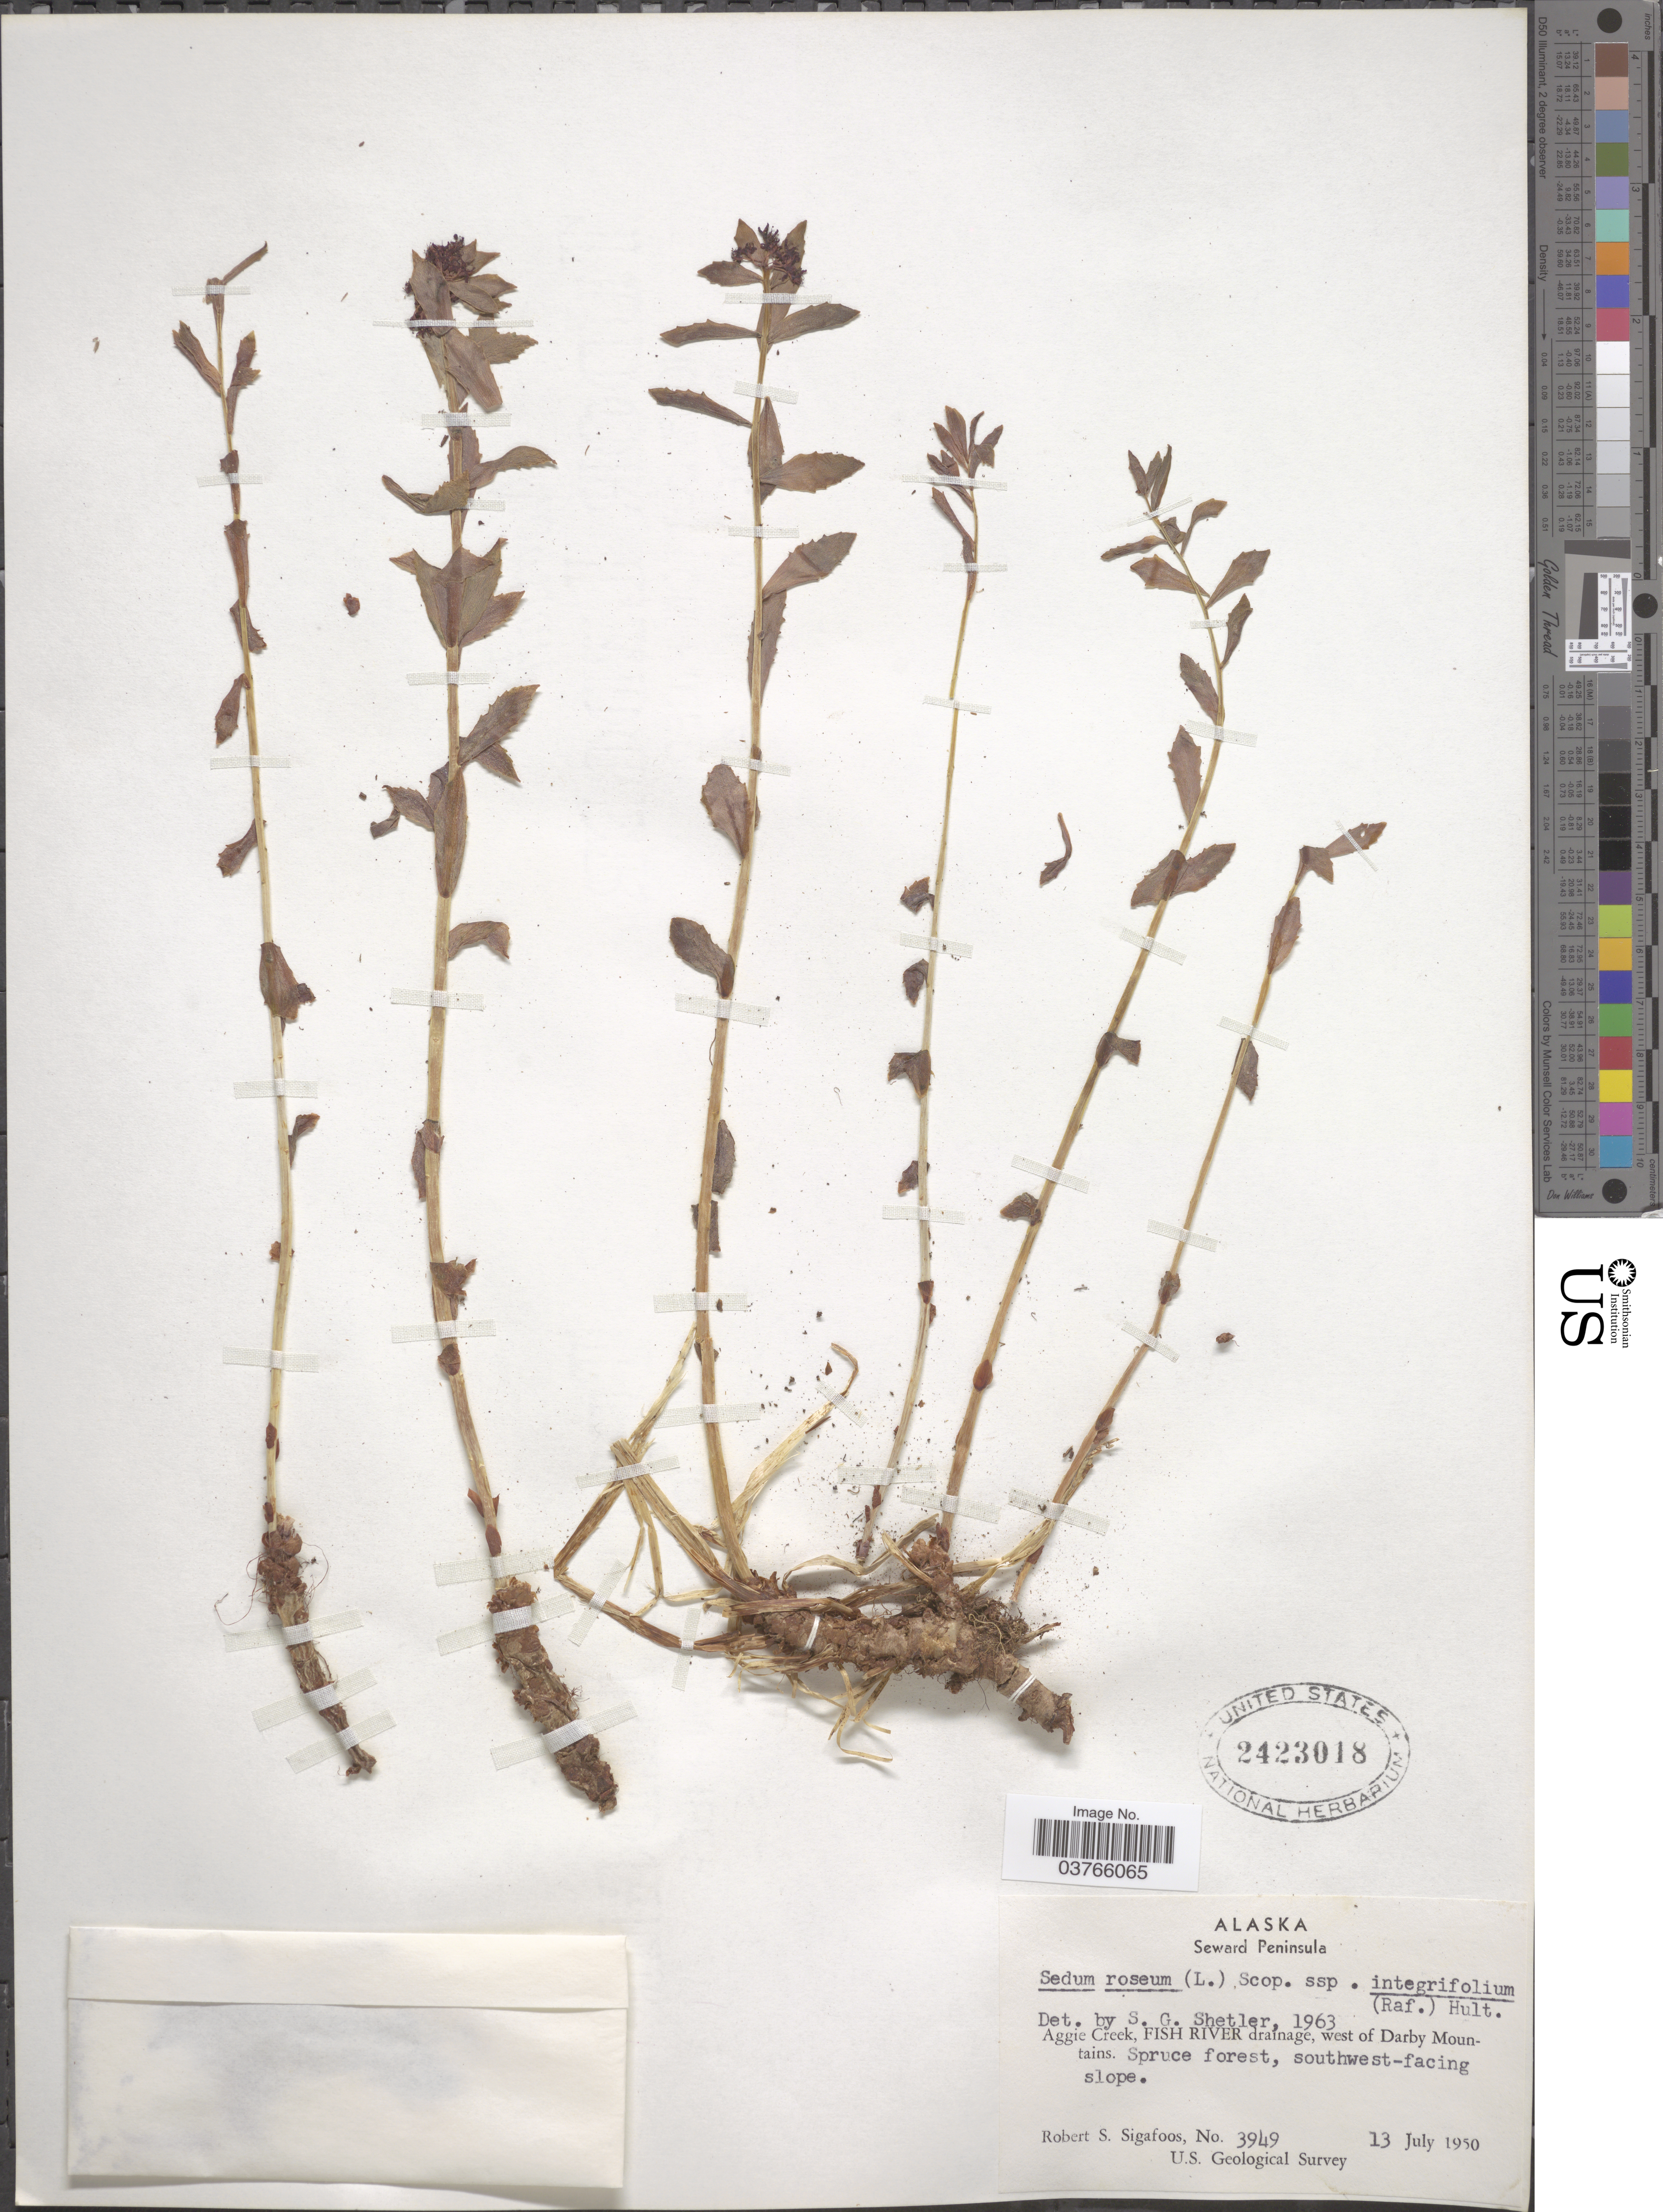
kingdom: Plantae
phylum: Tracheophyta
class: Magnoliopsida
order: Saxifragales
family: Crassulaceae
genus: Rhodiola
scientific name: Rhodiola integrifolia subsp. integrifolia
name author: Raf.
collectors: R. Sigafoos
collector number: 3949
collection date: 1950-07-13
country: United States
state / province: Alaska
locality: Seward Peninsula. Aggie Creek, Fish River drainage, west of Darby Mountains. Southwest-facing slope.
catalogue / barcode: US 2423018